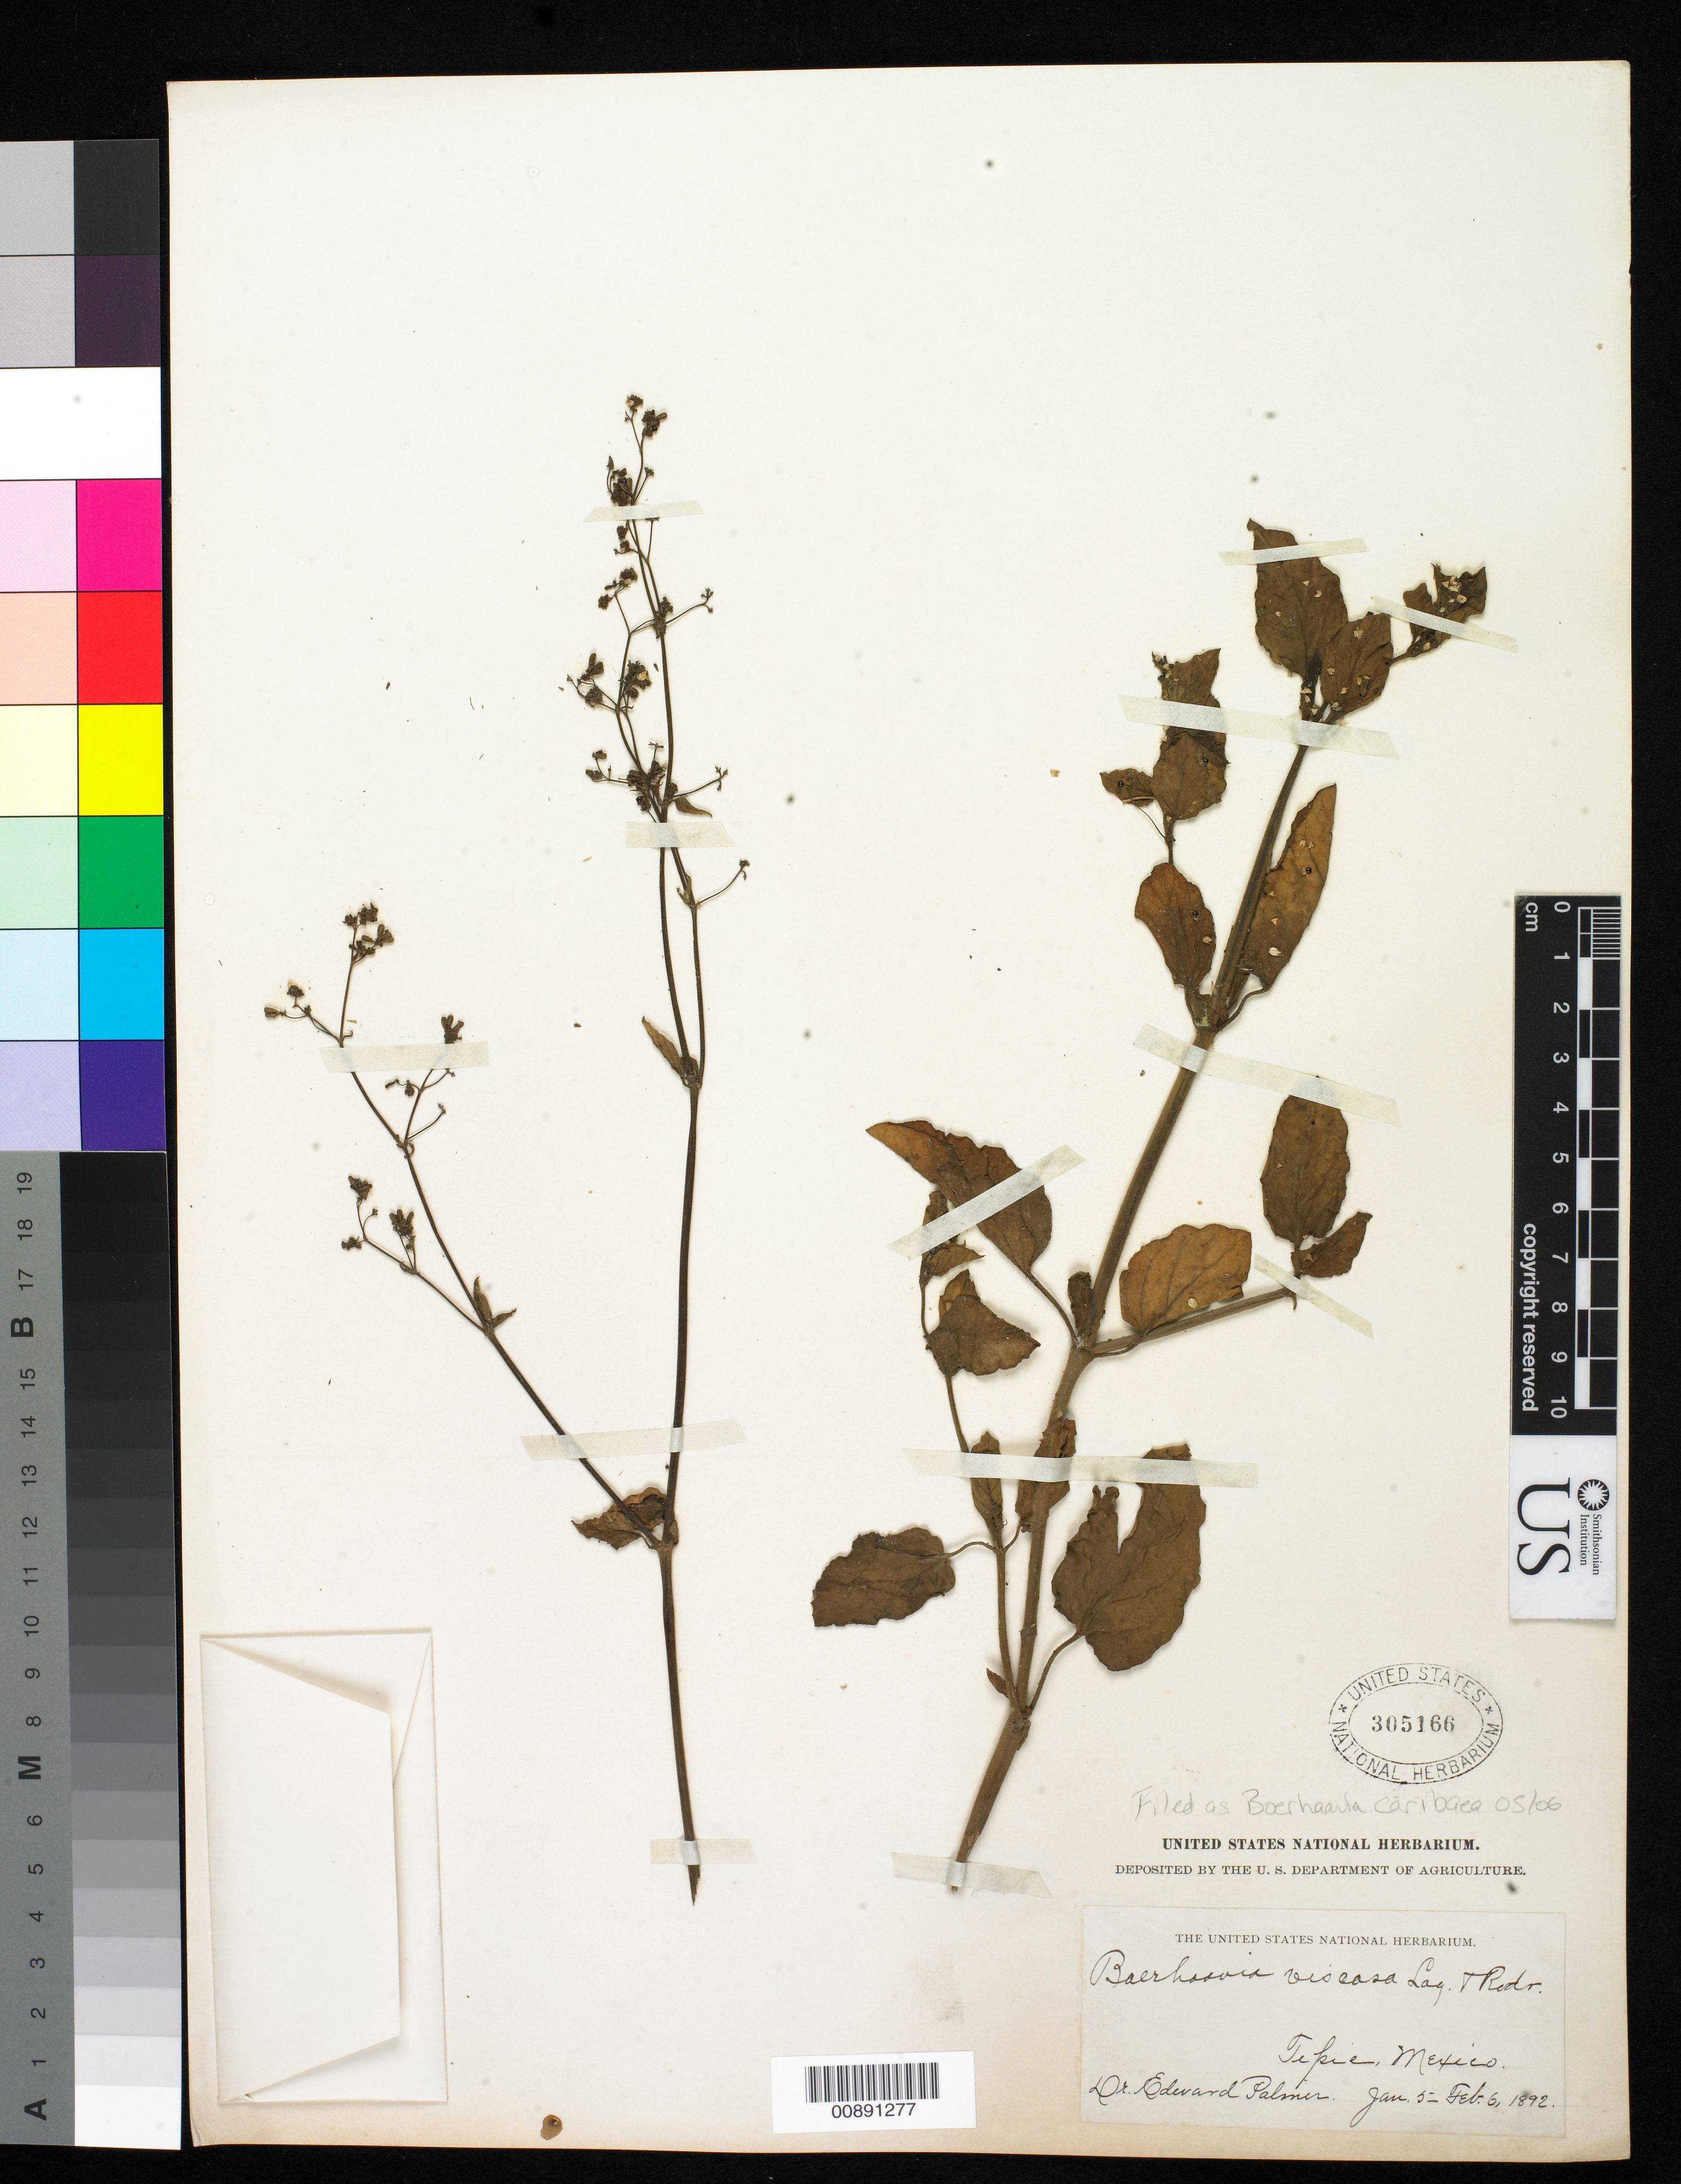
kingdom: Plantae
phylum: Tracheophyta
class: Magnoliopsida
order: Caryophyllales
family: Nyctaginaceae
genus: Boerhavia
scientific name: Boerhavia caribaea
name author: Jacq.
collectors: E. Palmer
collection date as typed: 05 Jan 1892 to 06 Feb 1892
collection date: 1892-01-05/1892-02-06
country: Mexico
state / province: Nayarit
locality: Tepic, Nayarit.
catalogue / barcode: US 305166